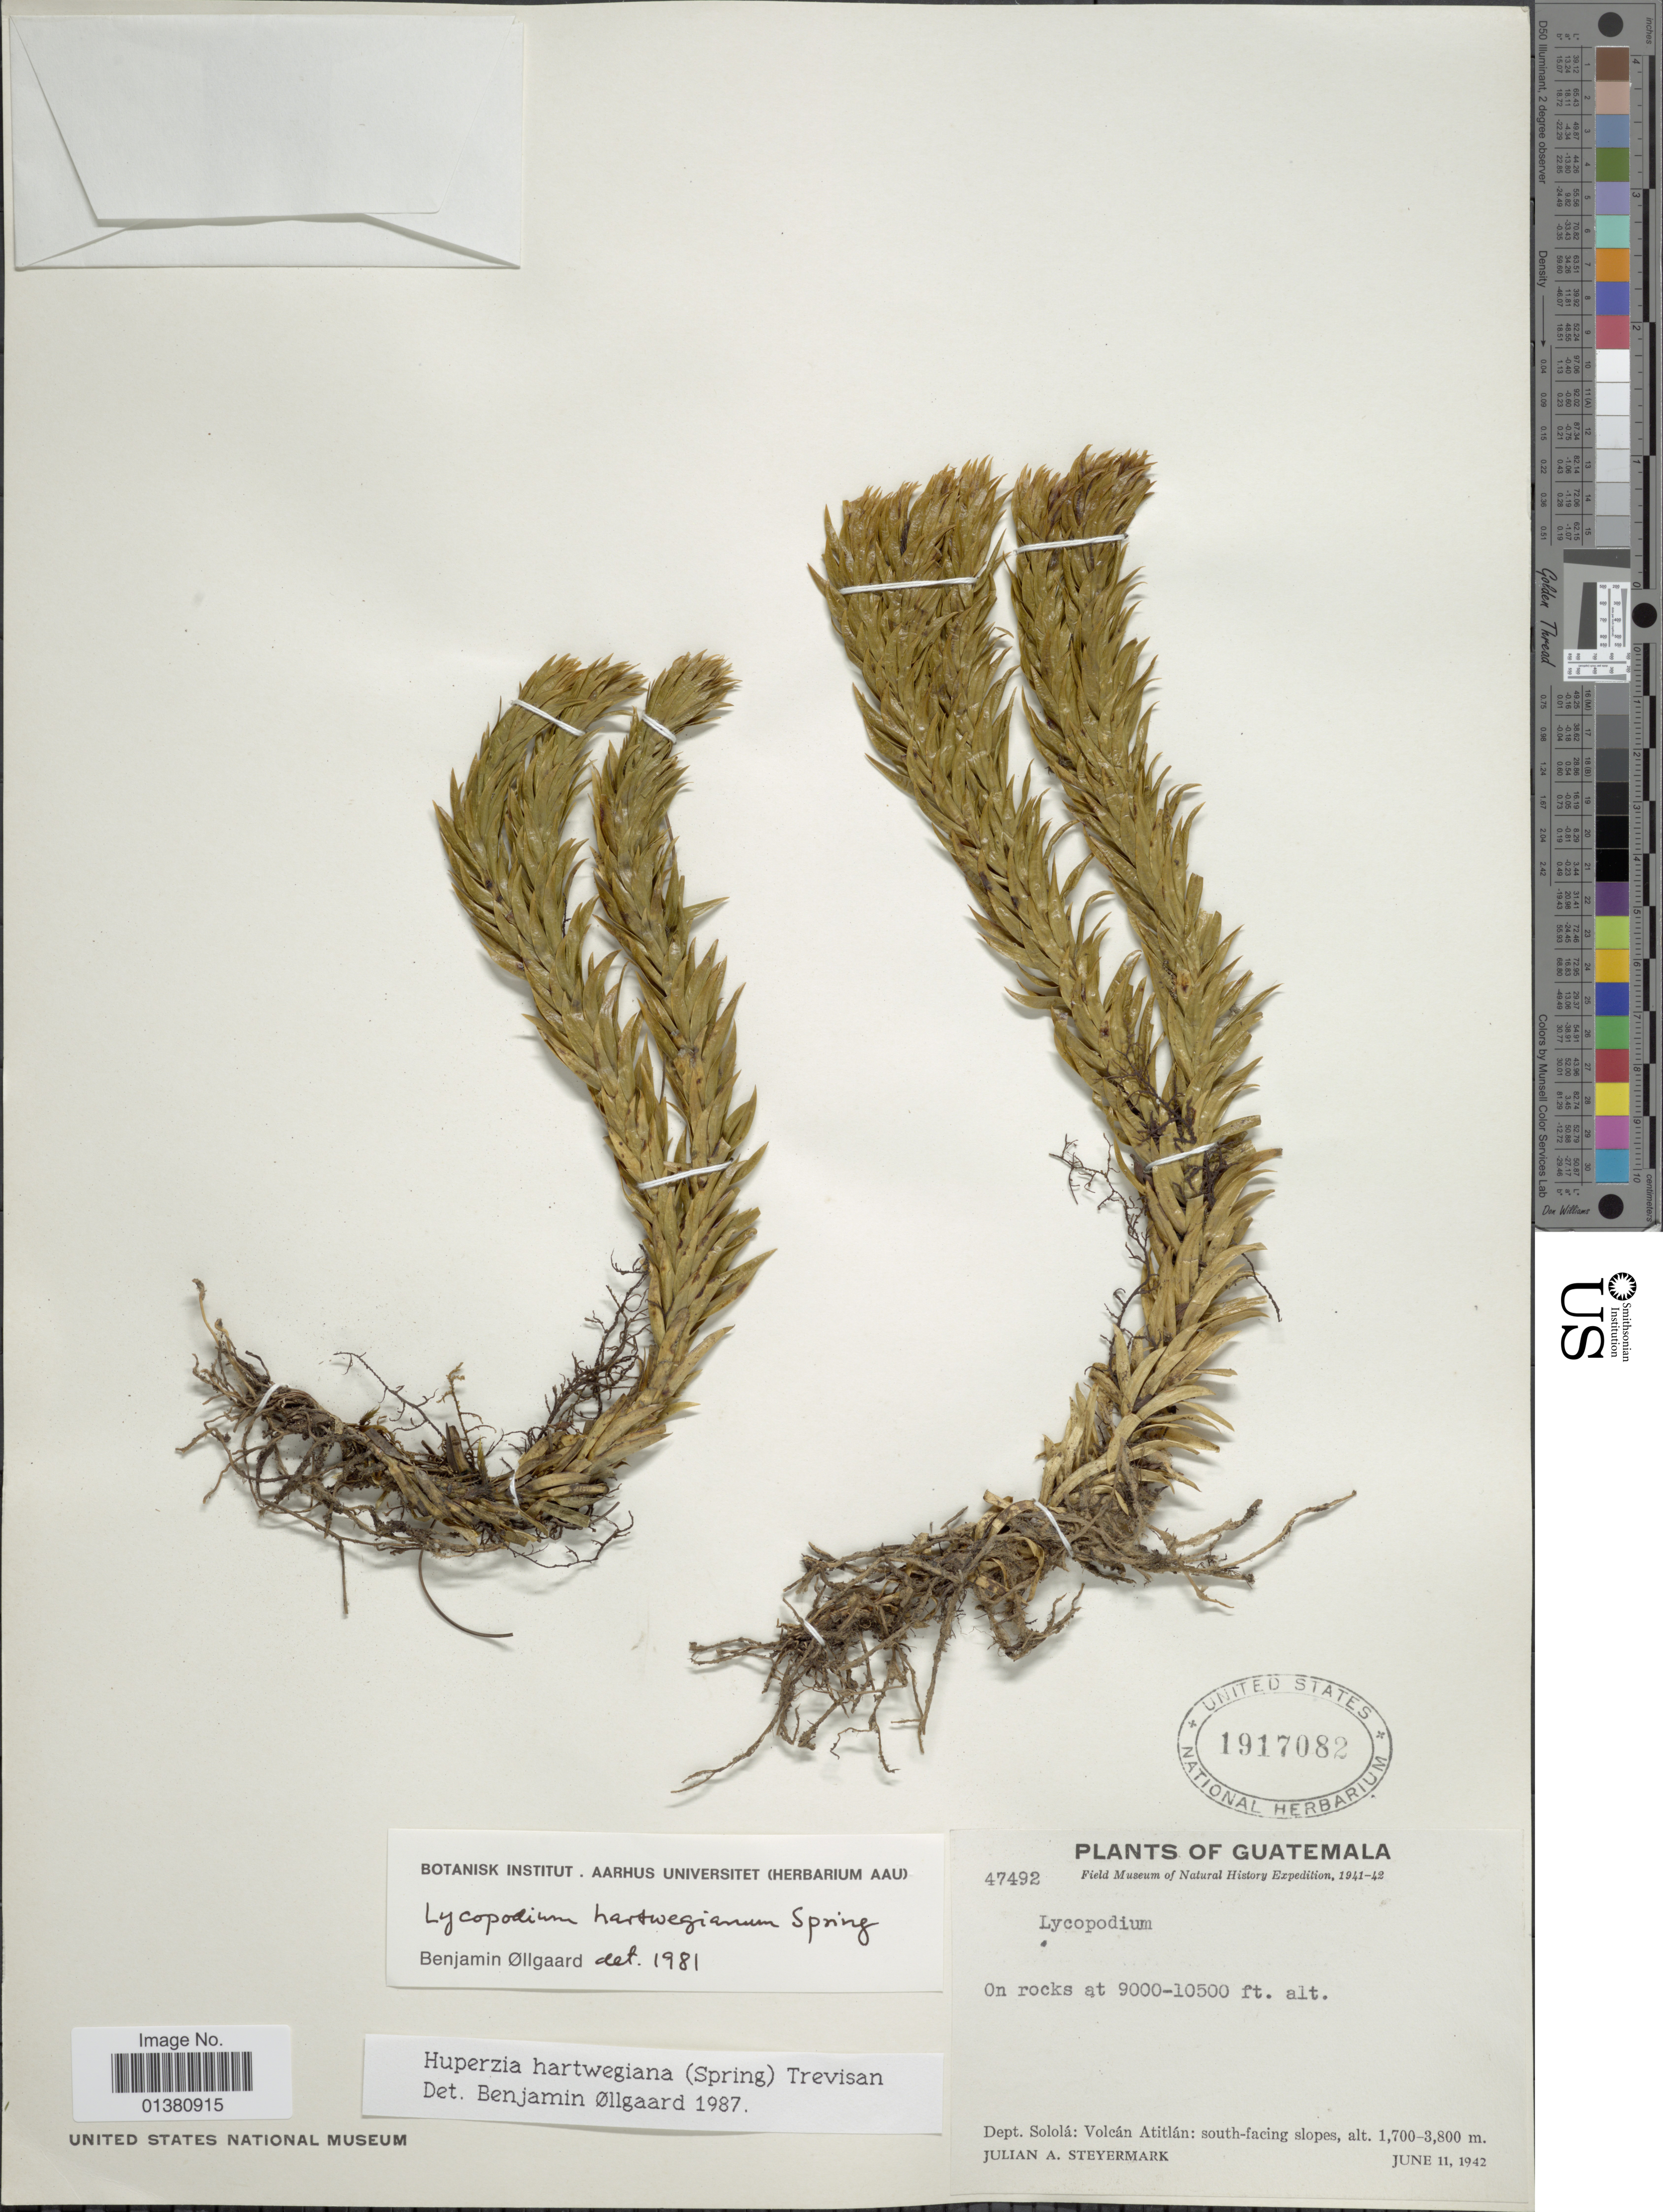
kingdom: Plantae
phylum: Tracheophyta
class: Lycopodiopsida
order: Lycopodiales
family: Lycopodiaceae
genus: Phlegmariurus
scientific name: Phlegmariurus hartwegianus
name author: (Spring) B. Øllg.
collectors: J. Steyermark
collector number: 47492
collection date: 1942-06-11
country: Guatemala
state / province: Sololá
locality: Dept. Sololá: Volcán Atitlán: south-facing slopes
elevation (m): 1700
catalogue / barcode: US 1917082